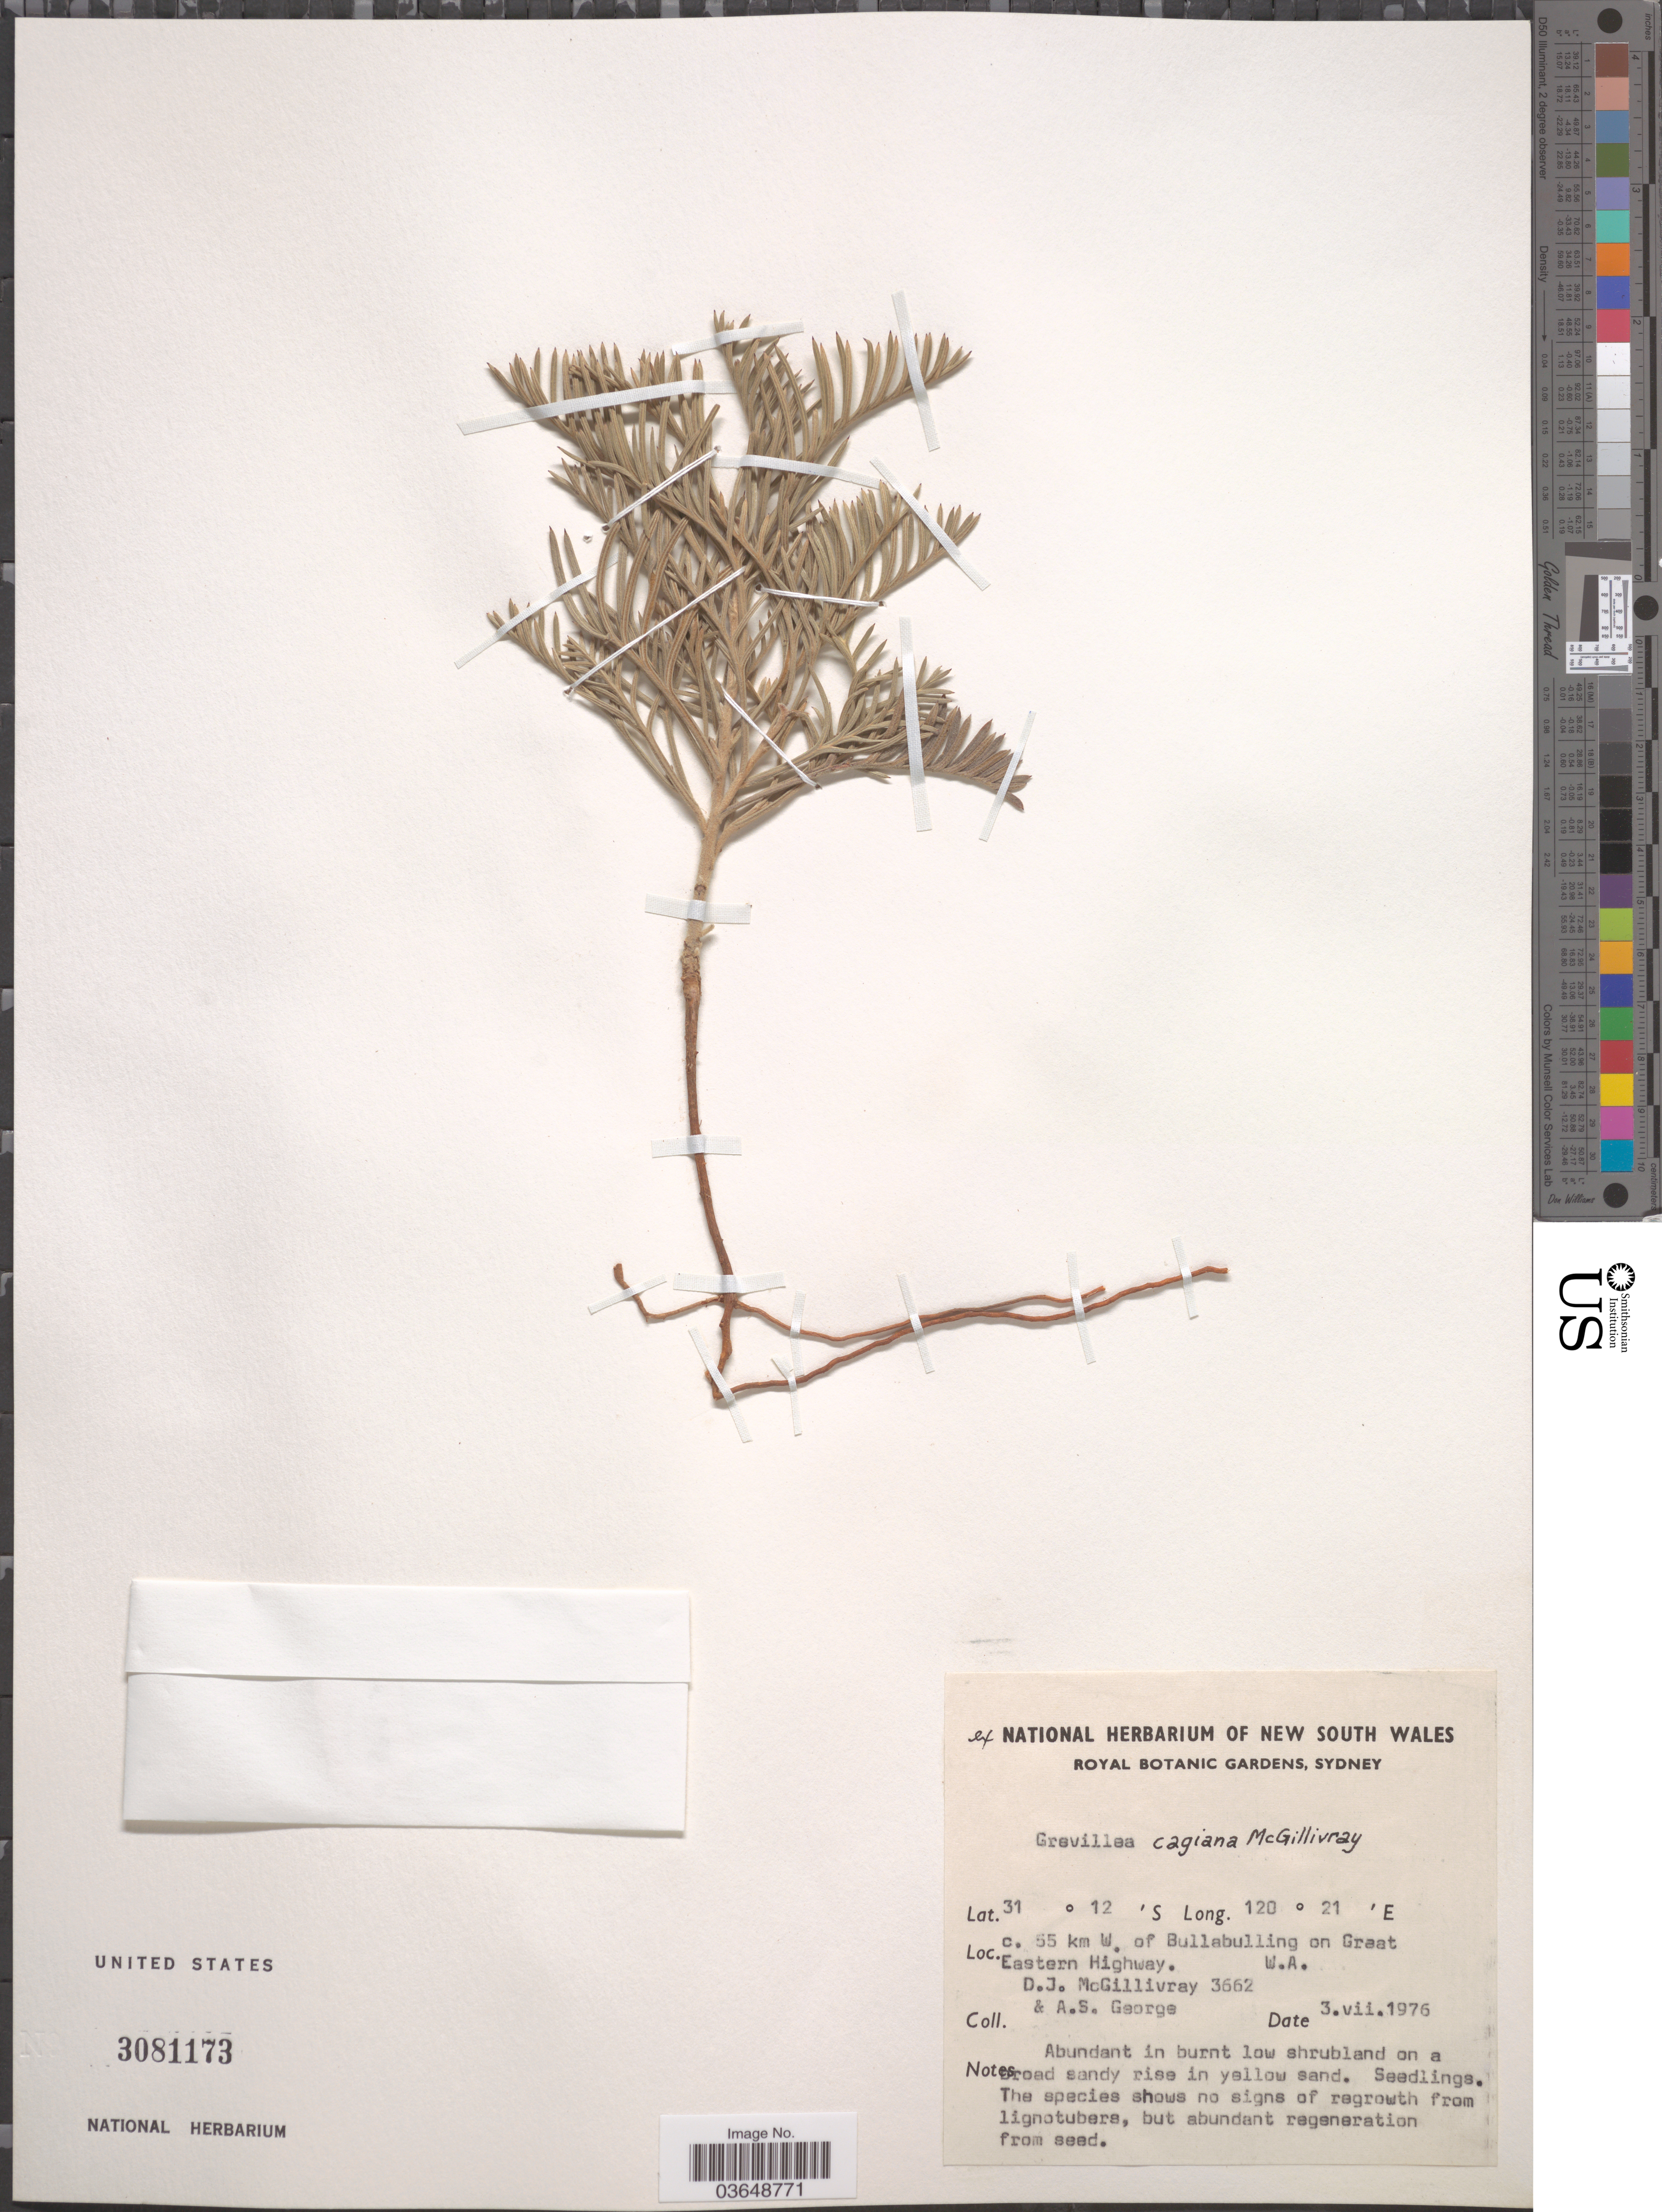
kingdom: Plantae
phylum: Tracheophyta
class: Magnoliopsida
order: Proteales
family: Proteaceae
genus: Grevillea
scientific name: Grevillea cagiana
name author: McGill.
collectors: D. J. McGillivray & A. S. George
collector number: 3662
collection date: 1976-07-03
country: Australia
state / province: Western Australia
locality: C. 55 km W. of Bullabulling on Great Eastern Highway.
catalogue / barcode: US 3081173